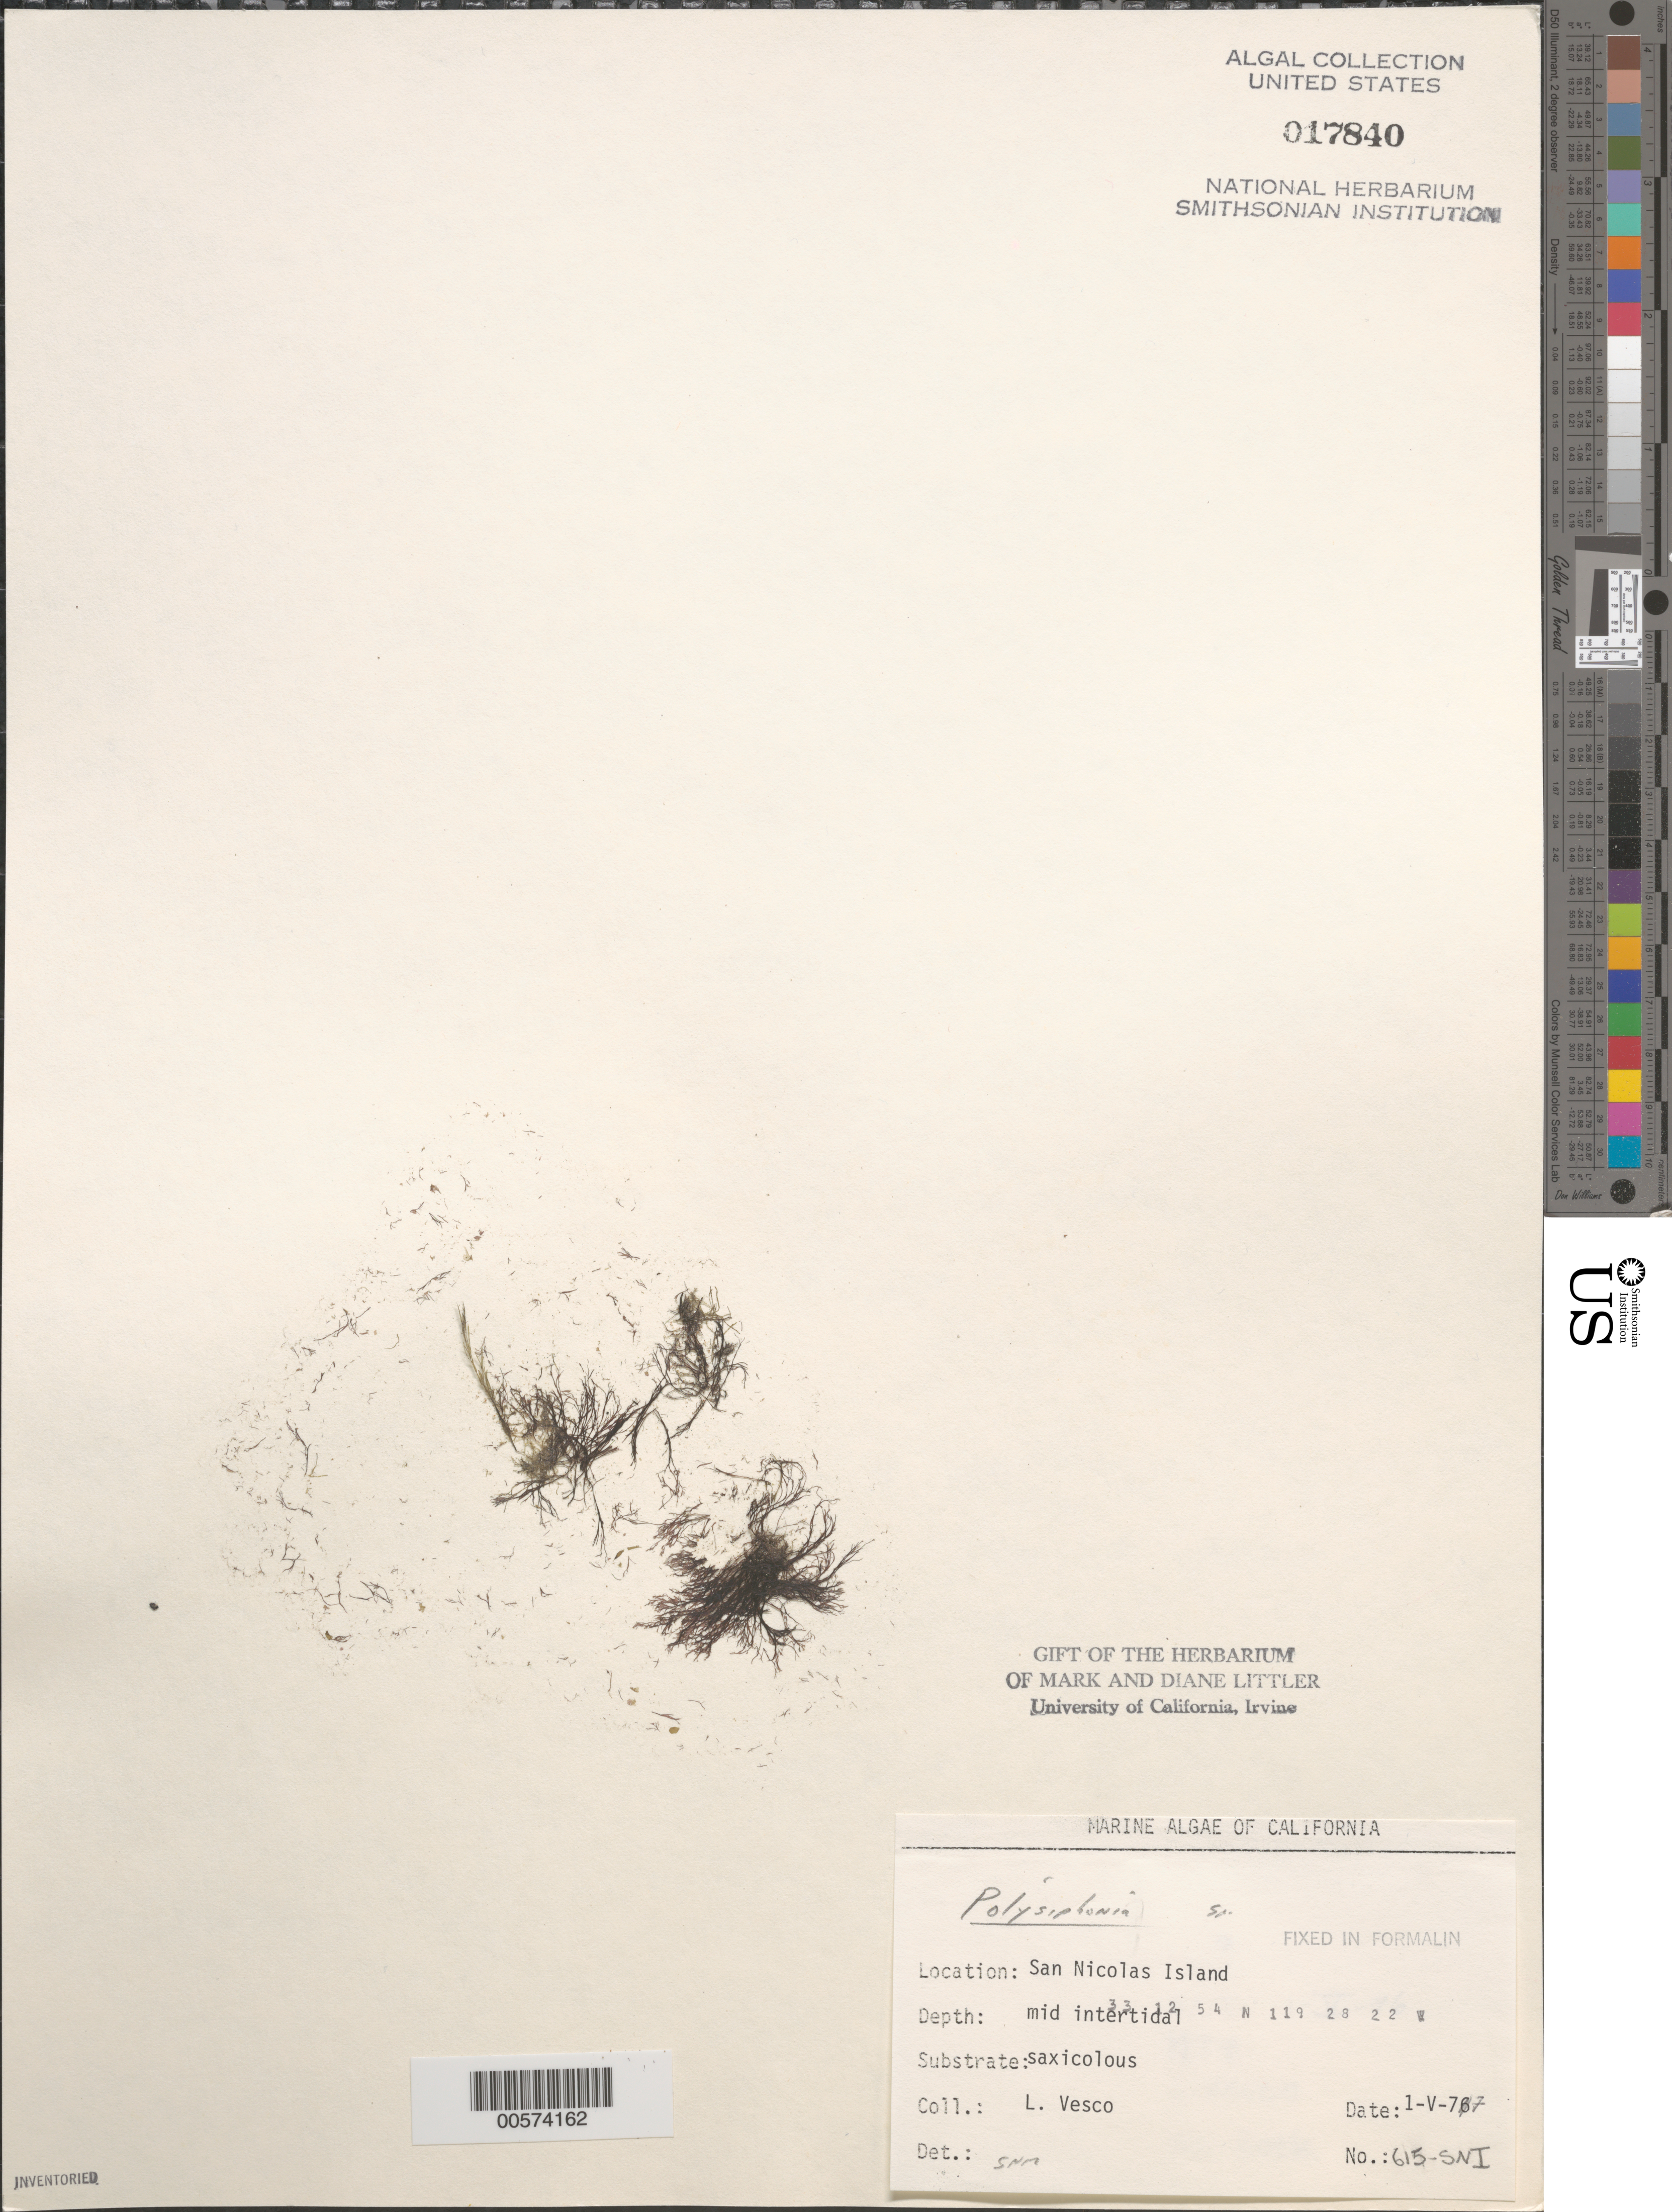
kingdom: Plantae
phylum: Rhodophyta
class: Florideophyceae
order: Ceramiales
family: Rhodomelaceae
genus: Polysiphonia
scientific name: Polysiphonia sp.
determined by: Murray, S. N.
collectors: L. Vesco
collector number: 615-sni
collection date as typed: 01 May 1977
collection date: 1977-05-01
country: United States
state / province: California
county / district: Ventura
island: San Nicolas Island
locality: Dutch Harbor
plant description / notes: BLM-SOCALBIGHT Rocky Intertidal Survey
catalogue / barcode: US 17840